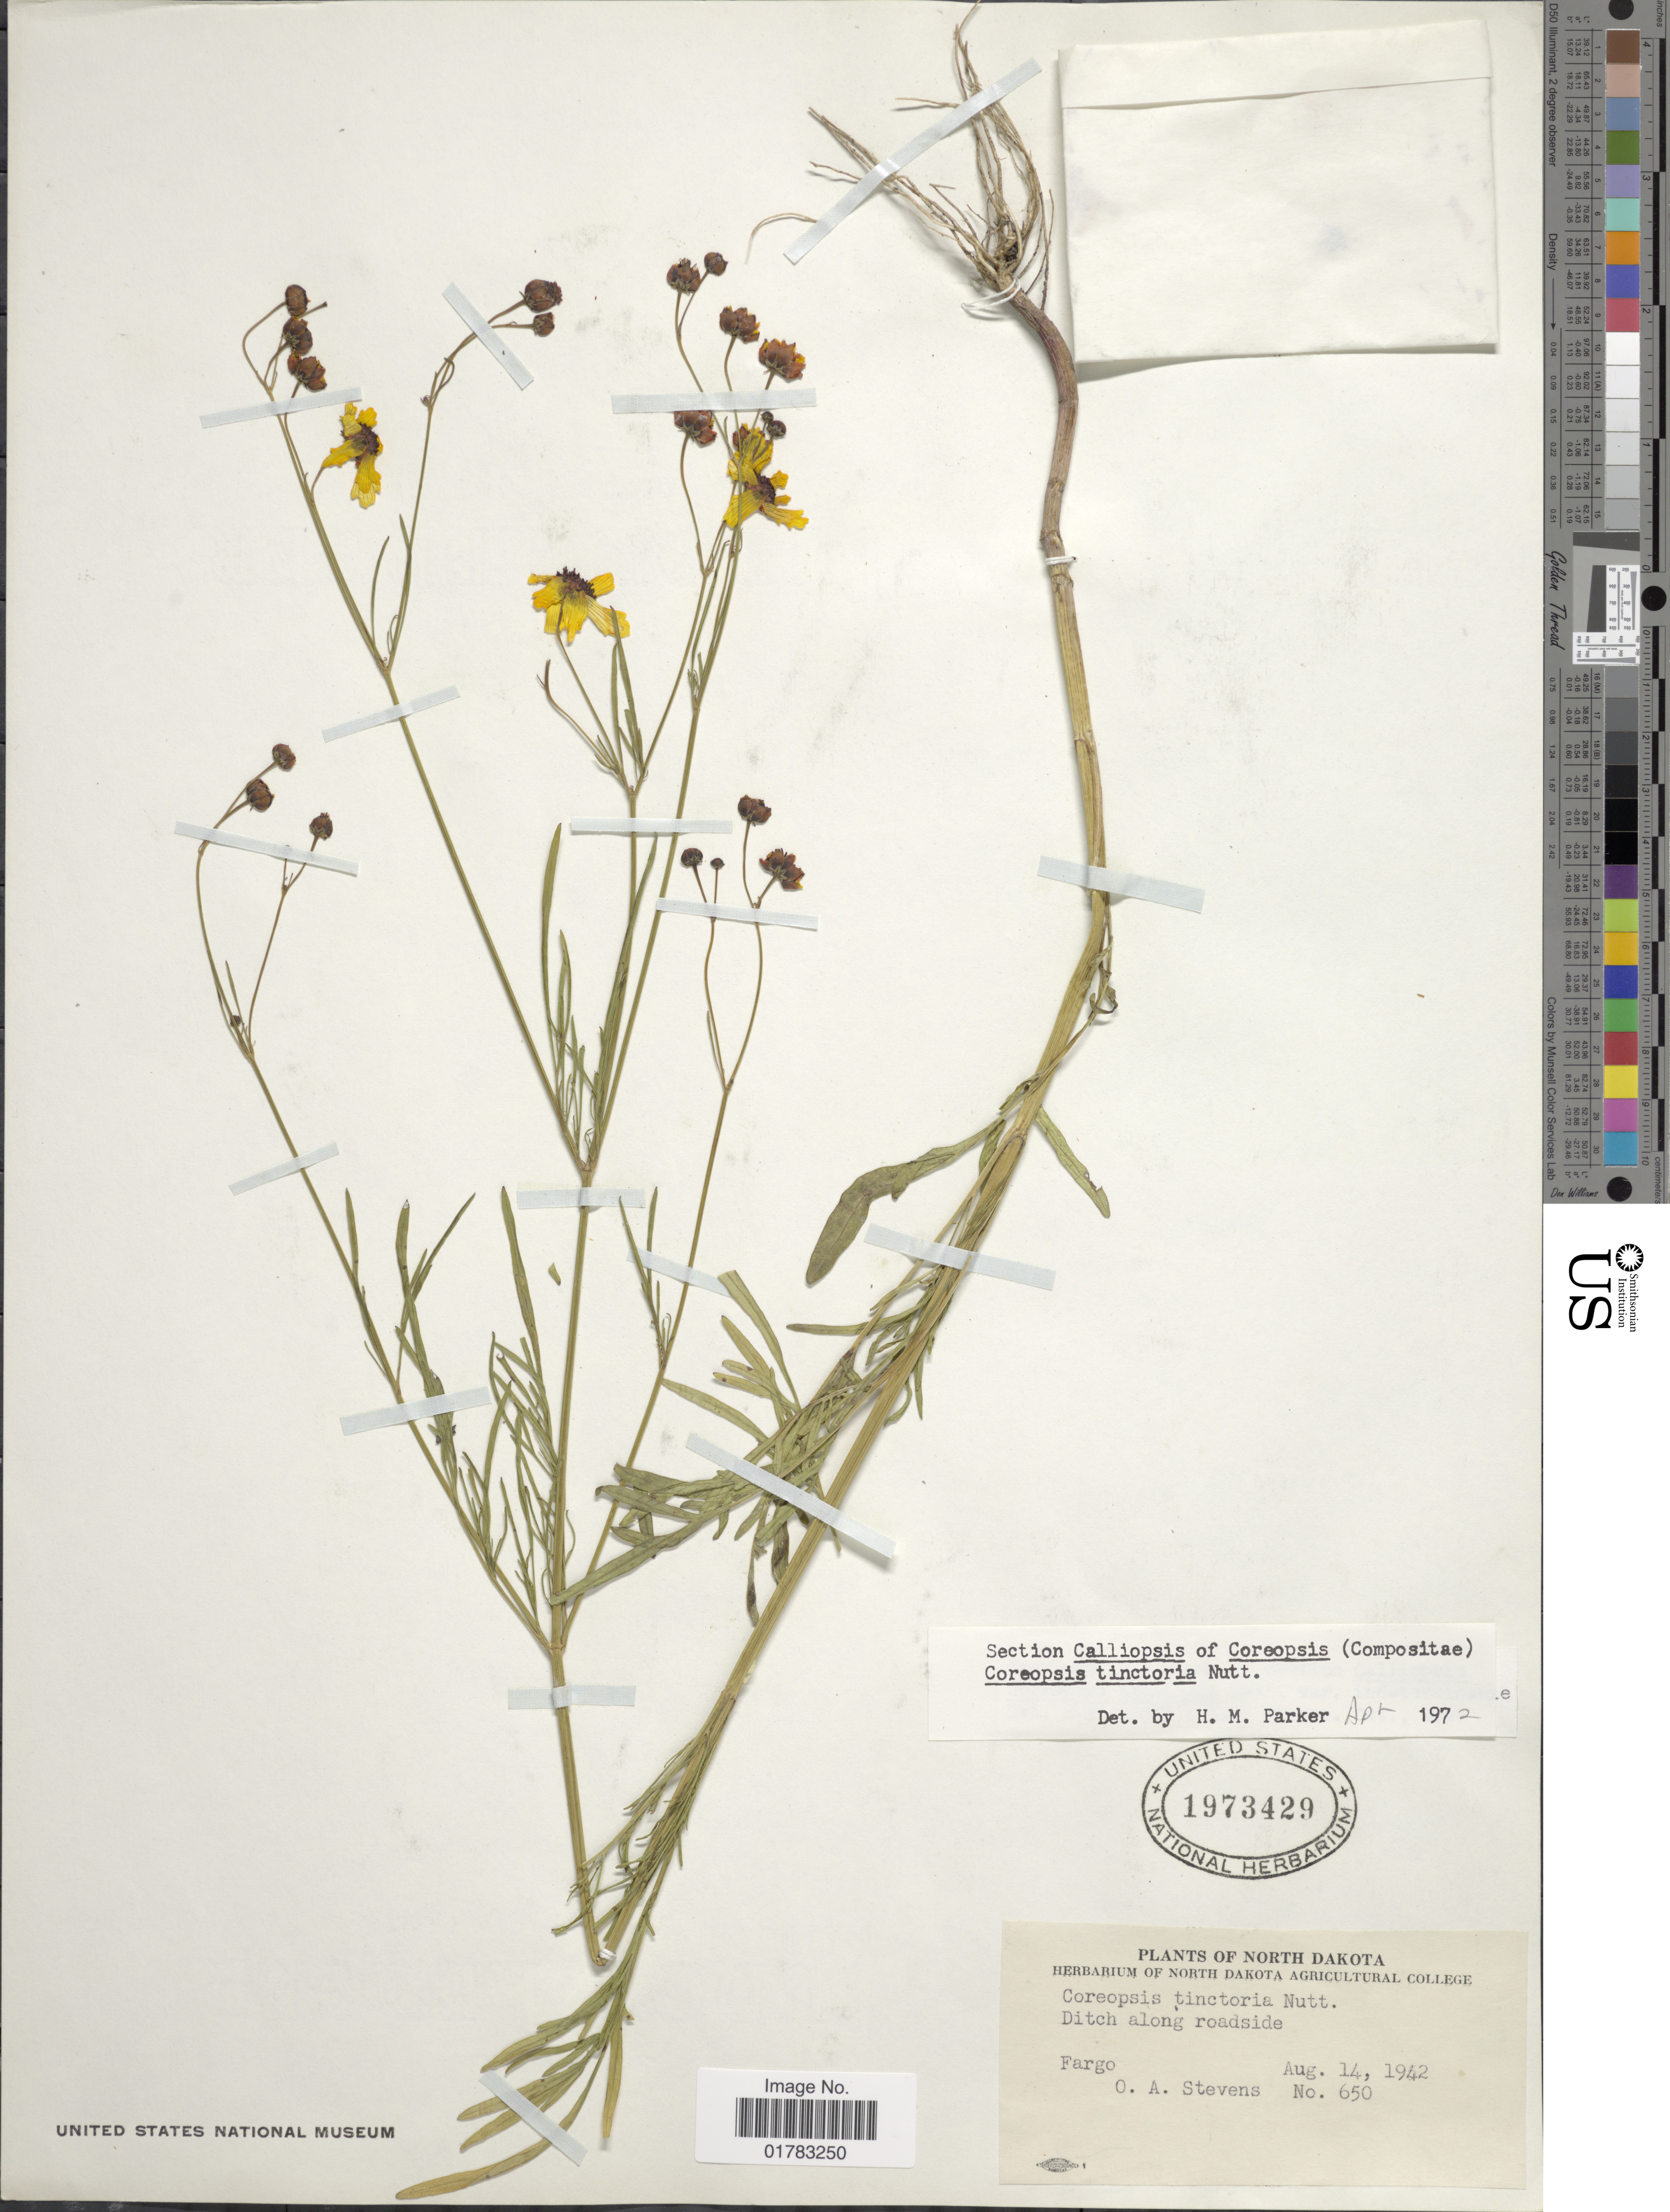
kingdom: Plantae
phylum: Tracheophyta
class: Magnoliopsida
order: Asterales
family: Asteraceae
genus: Coreopsis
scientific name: Coreopsis tinctoria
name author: Nutt.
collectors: O. A. Stevens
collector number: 650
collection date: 1942-08-14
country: United States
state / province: North Dakota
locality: Ditch along roadsid,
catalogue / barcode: US 1973429